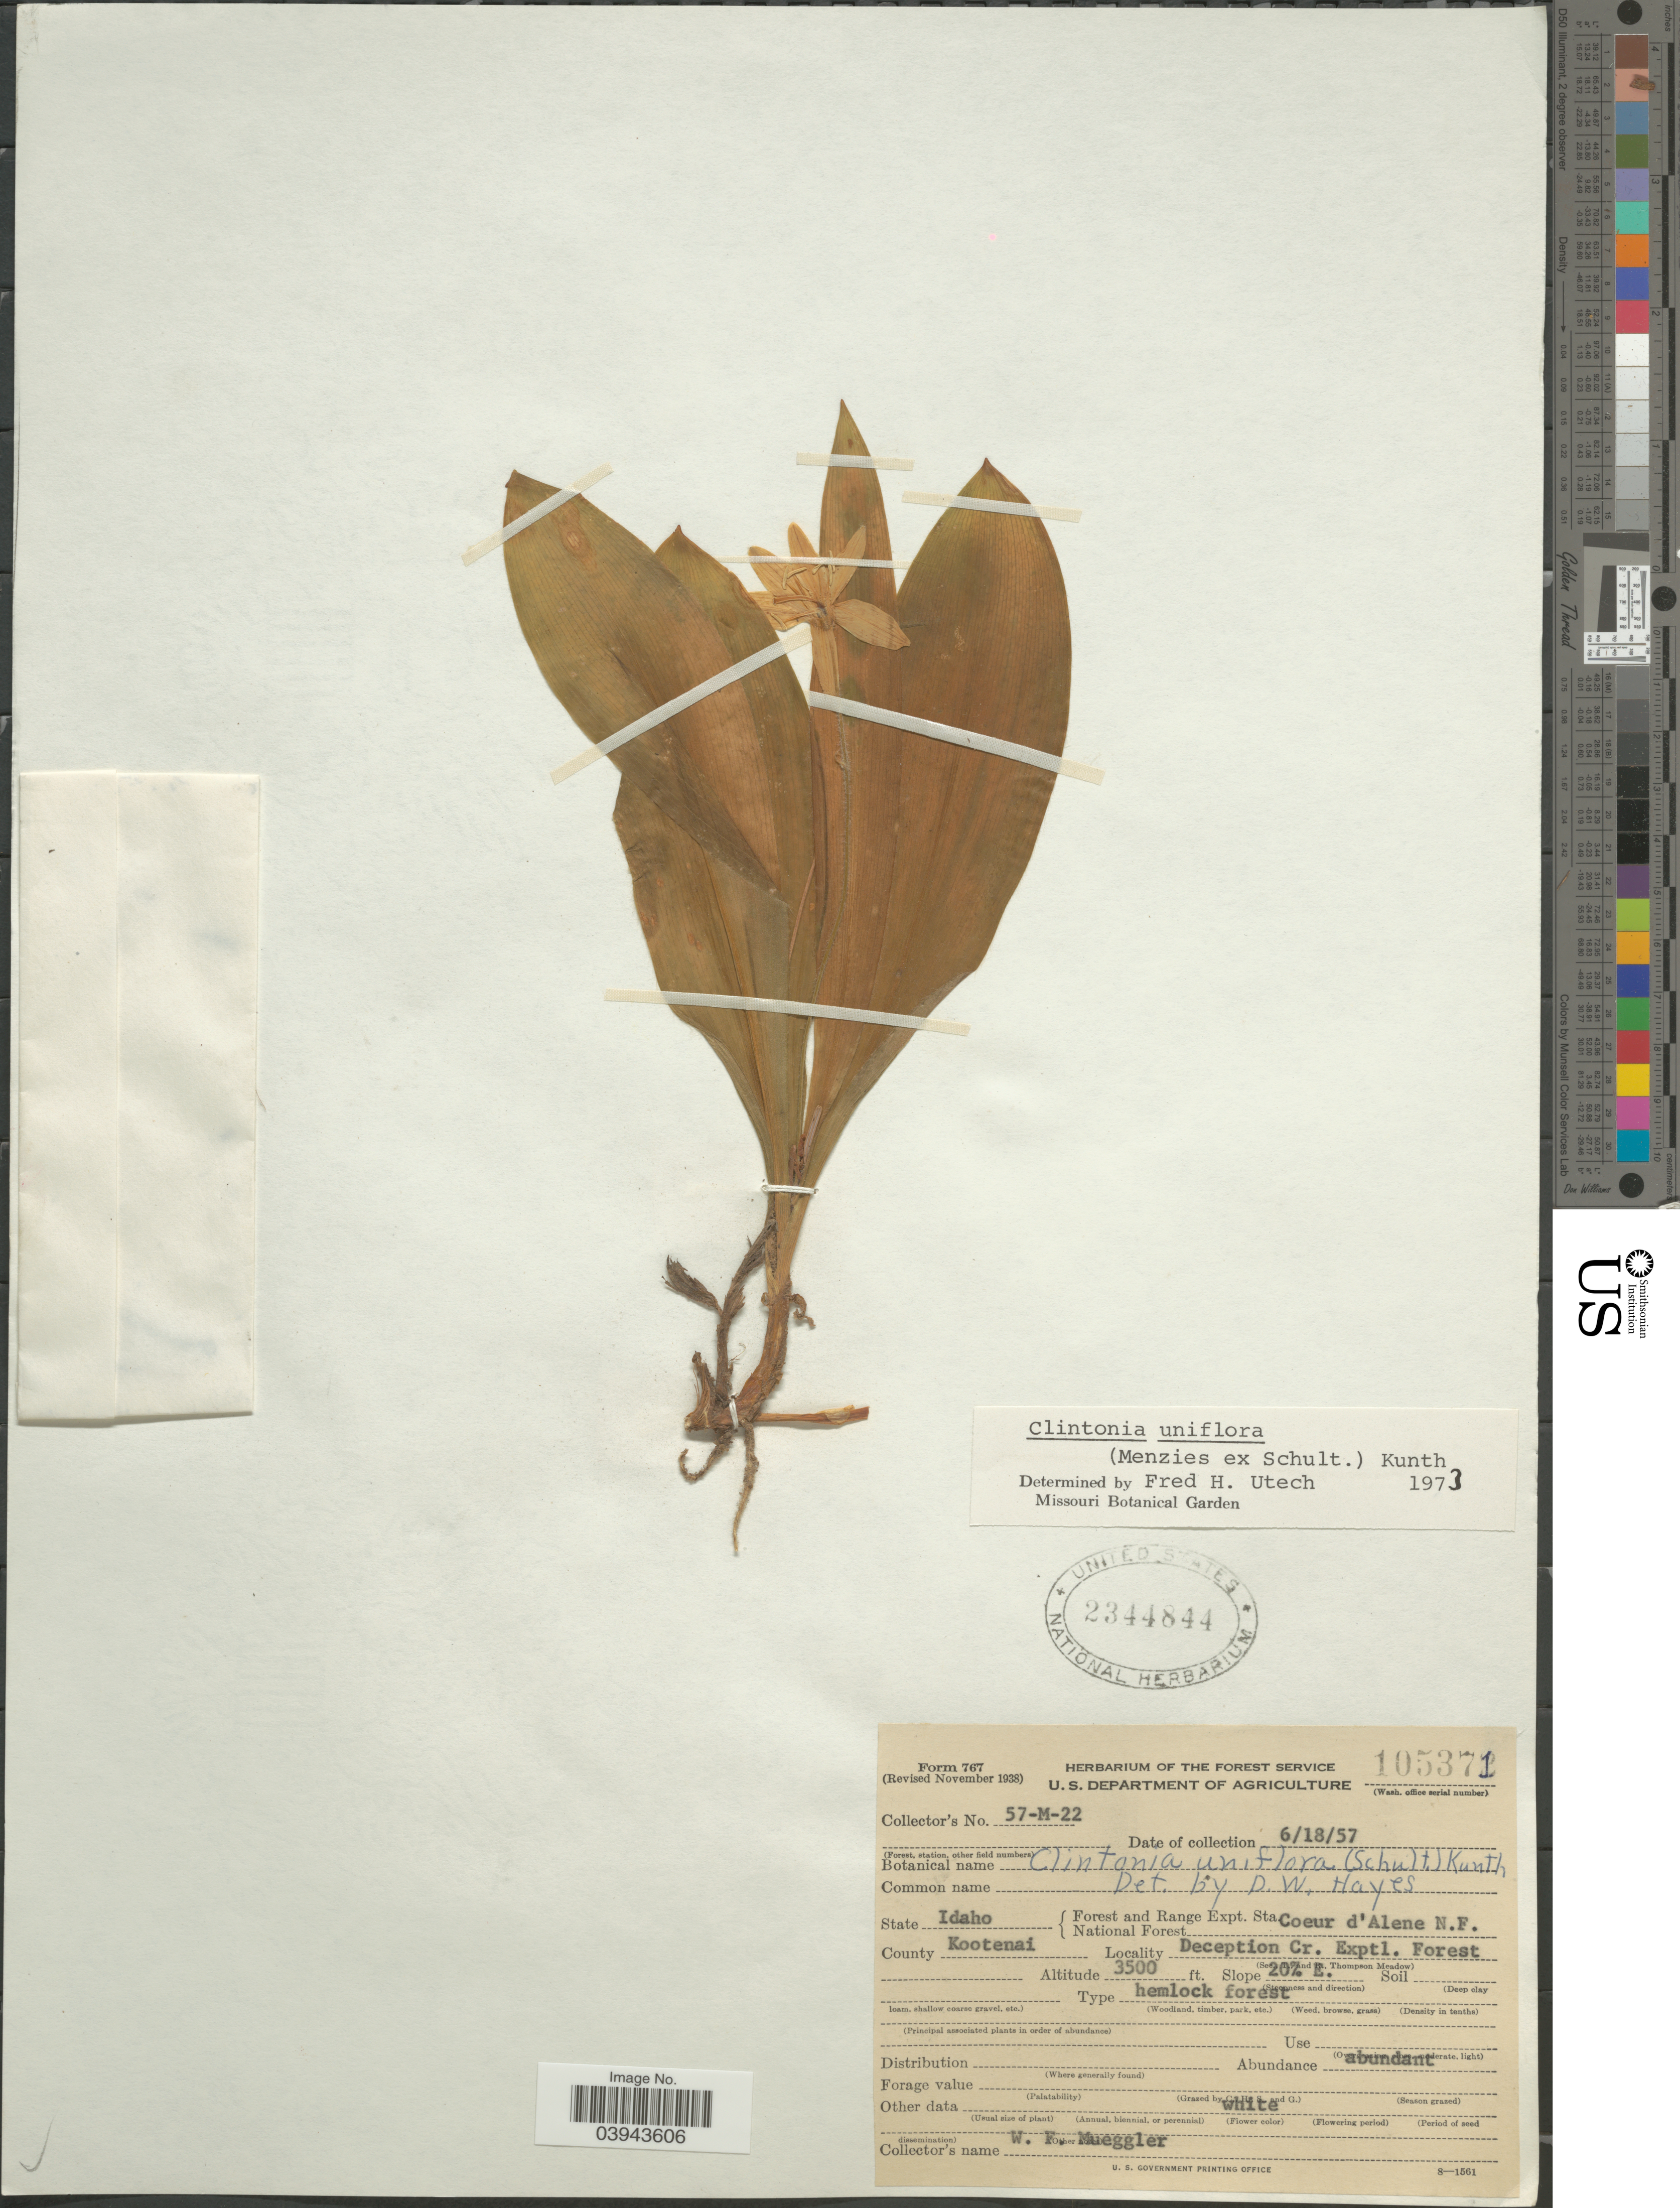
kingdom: Plantae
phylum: Tracheophyta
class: Liliopsida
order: Liliales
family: Liliaceae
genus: Clintonia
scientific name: Clintonia uniflora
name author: Kunth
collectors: Wilson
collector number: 57-M-22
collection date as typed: Transcribed d/m/y: 18/6/57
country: United States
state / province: Idaho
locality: Forest and Range Expt. Sta. National Forest Coeur d'Alene N. F. County Kootenai, Deception Cr. Exptl. Forest.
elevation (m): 1067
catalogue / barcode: US 2344844